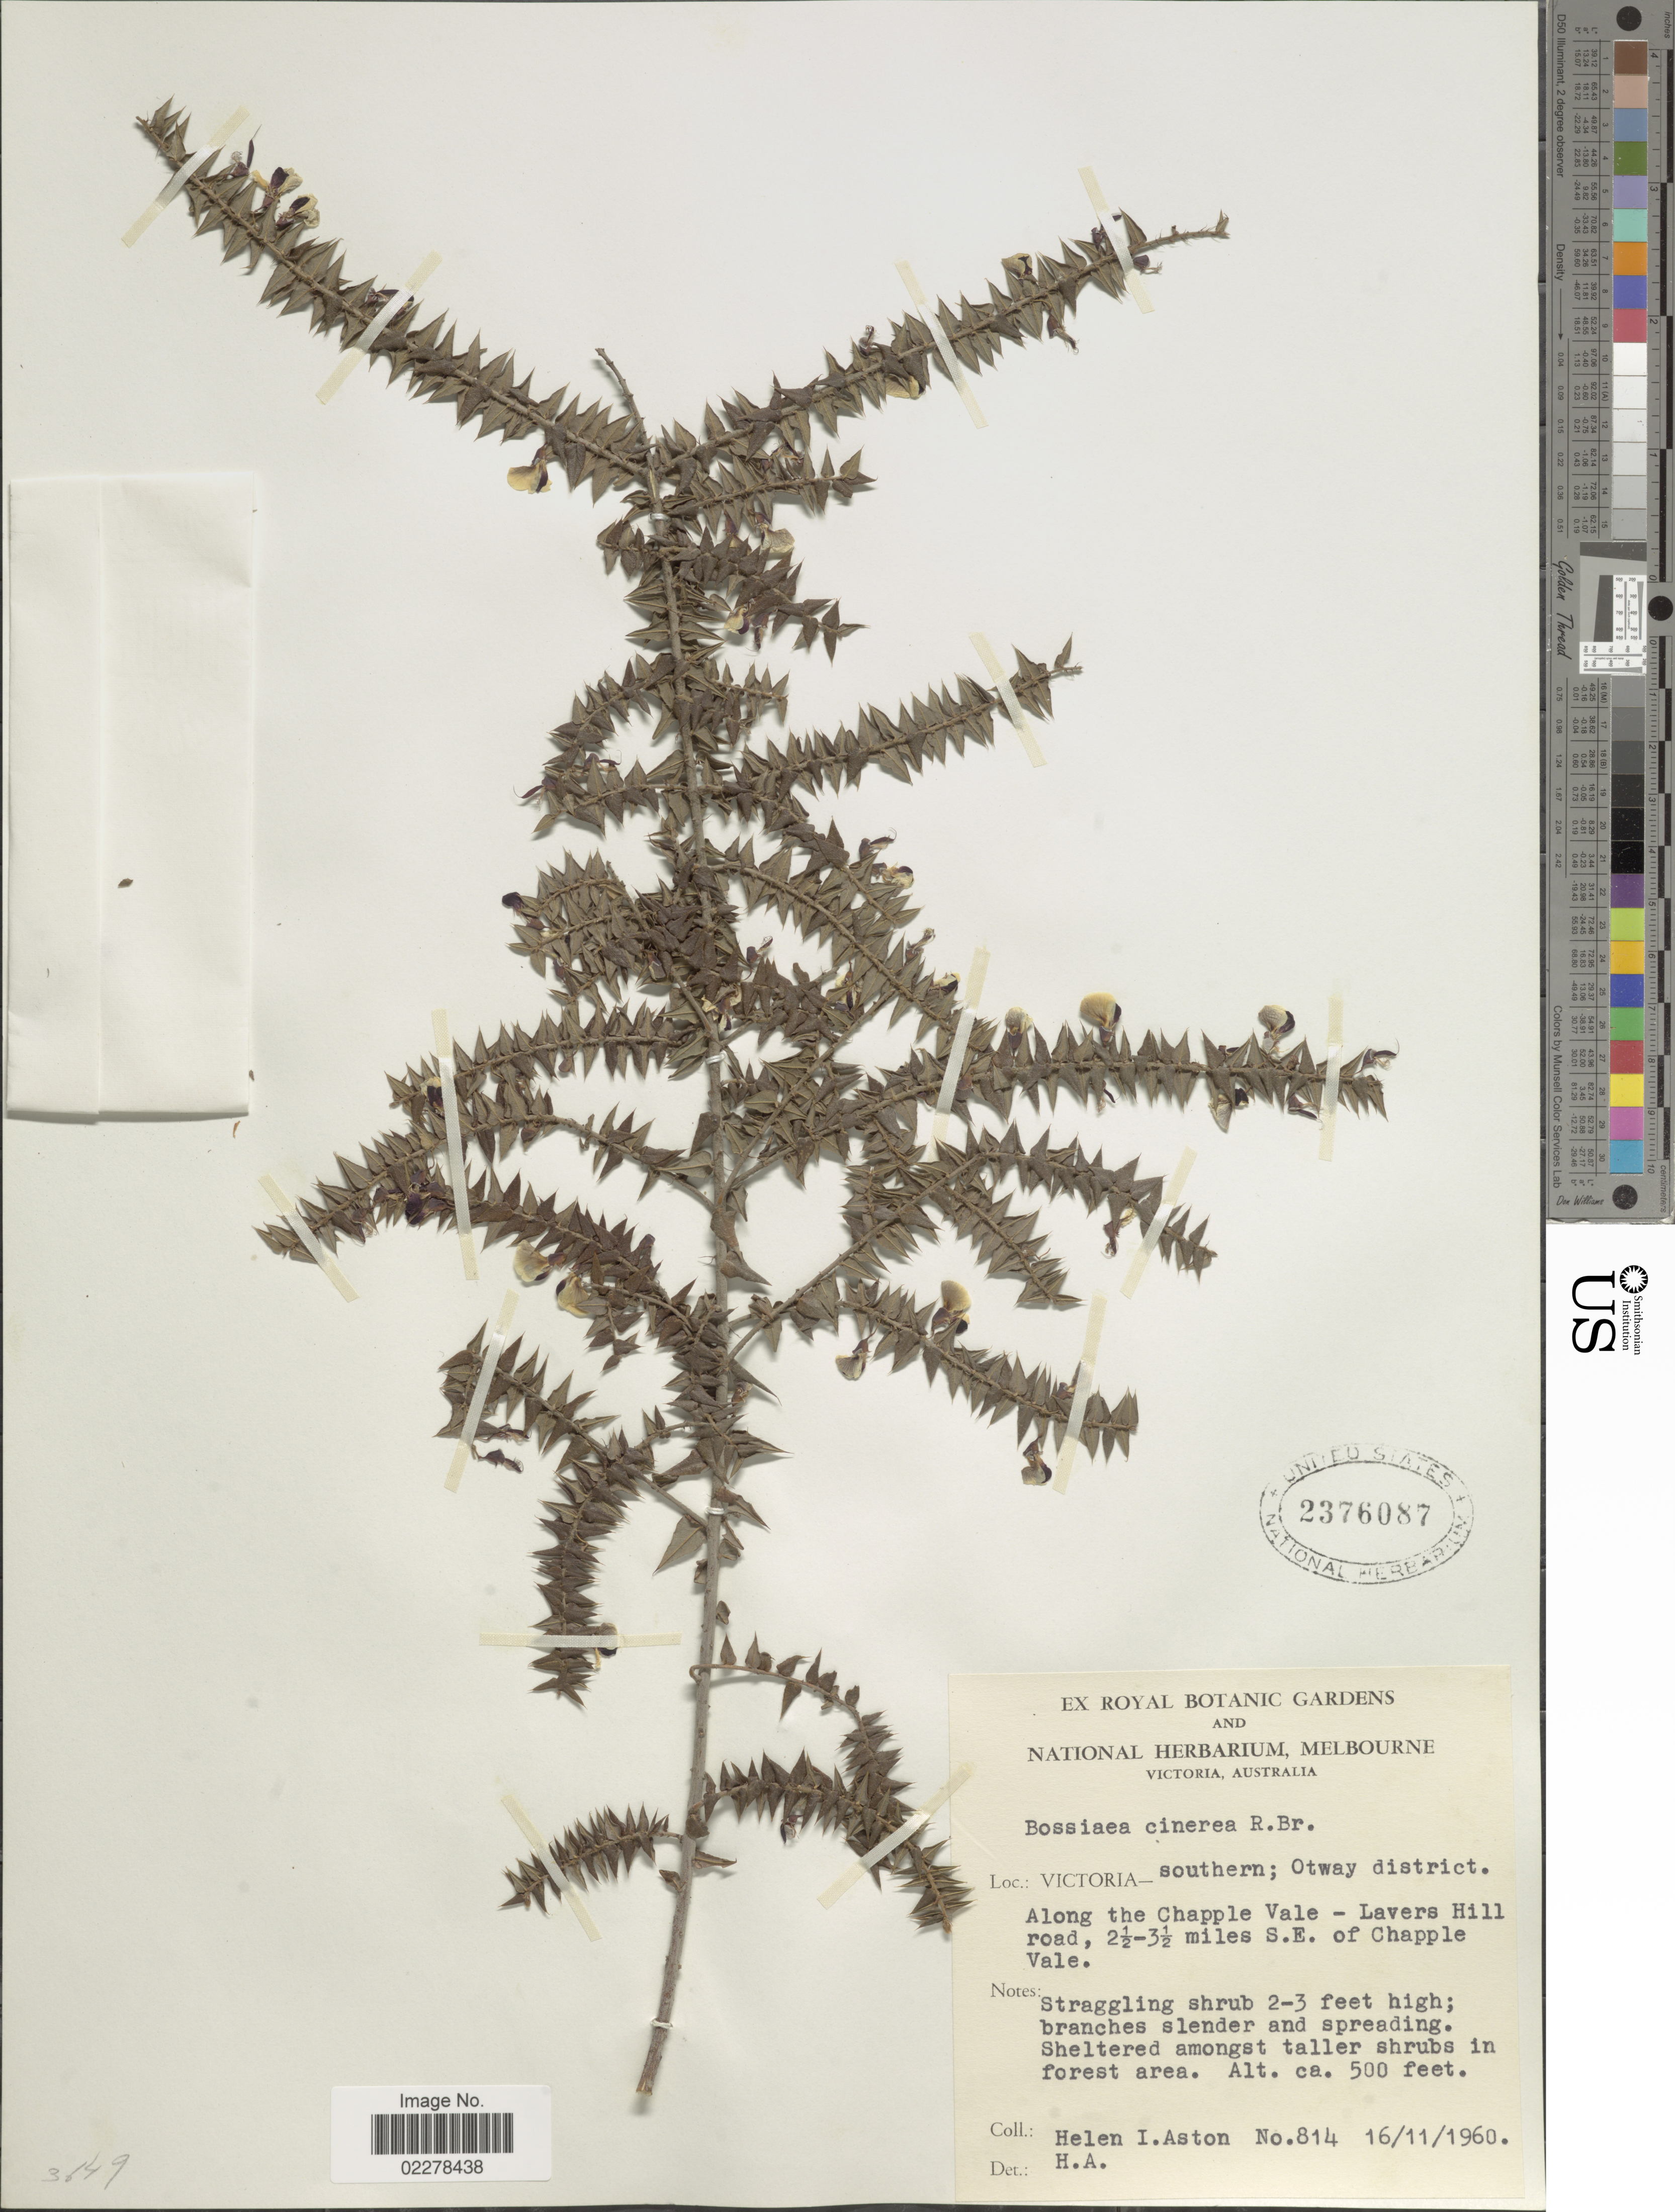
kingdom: Plantae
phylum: Tracheophyta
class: Magnoliopsida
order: Fabales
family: Fabaceae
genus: Bossiaea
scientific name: Bossiaea cinerea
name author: R. Br.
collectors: H. I. Aston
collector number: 814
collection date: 1960-11-16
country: Australia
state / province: Victoria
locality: Victoria - sourthern: Otway district. Along the Chapple Vale - Lavers Hill road, 2½--3½ miles S.E. of Chapple Vale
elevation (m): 152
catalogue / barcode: US 2376087